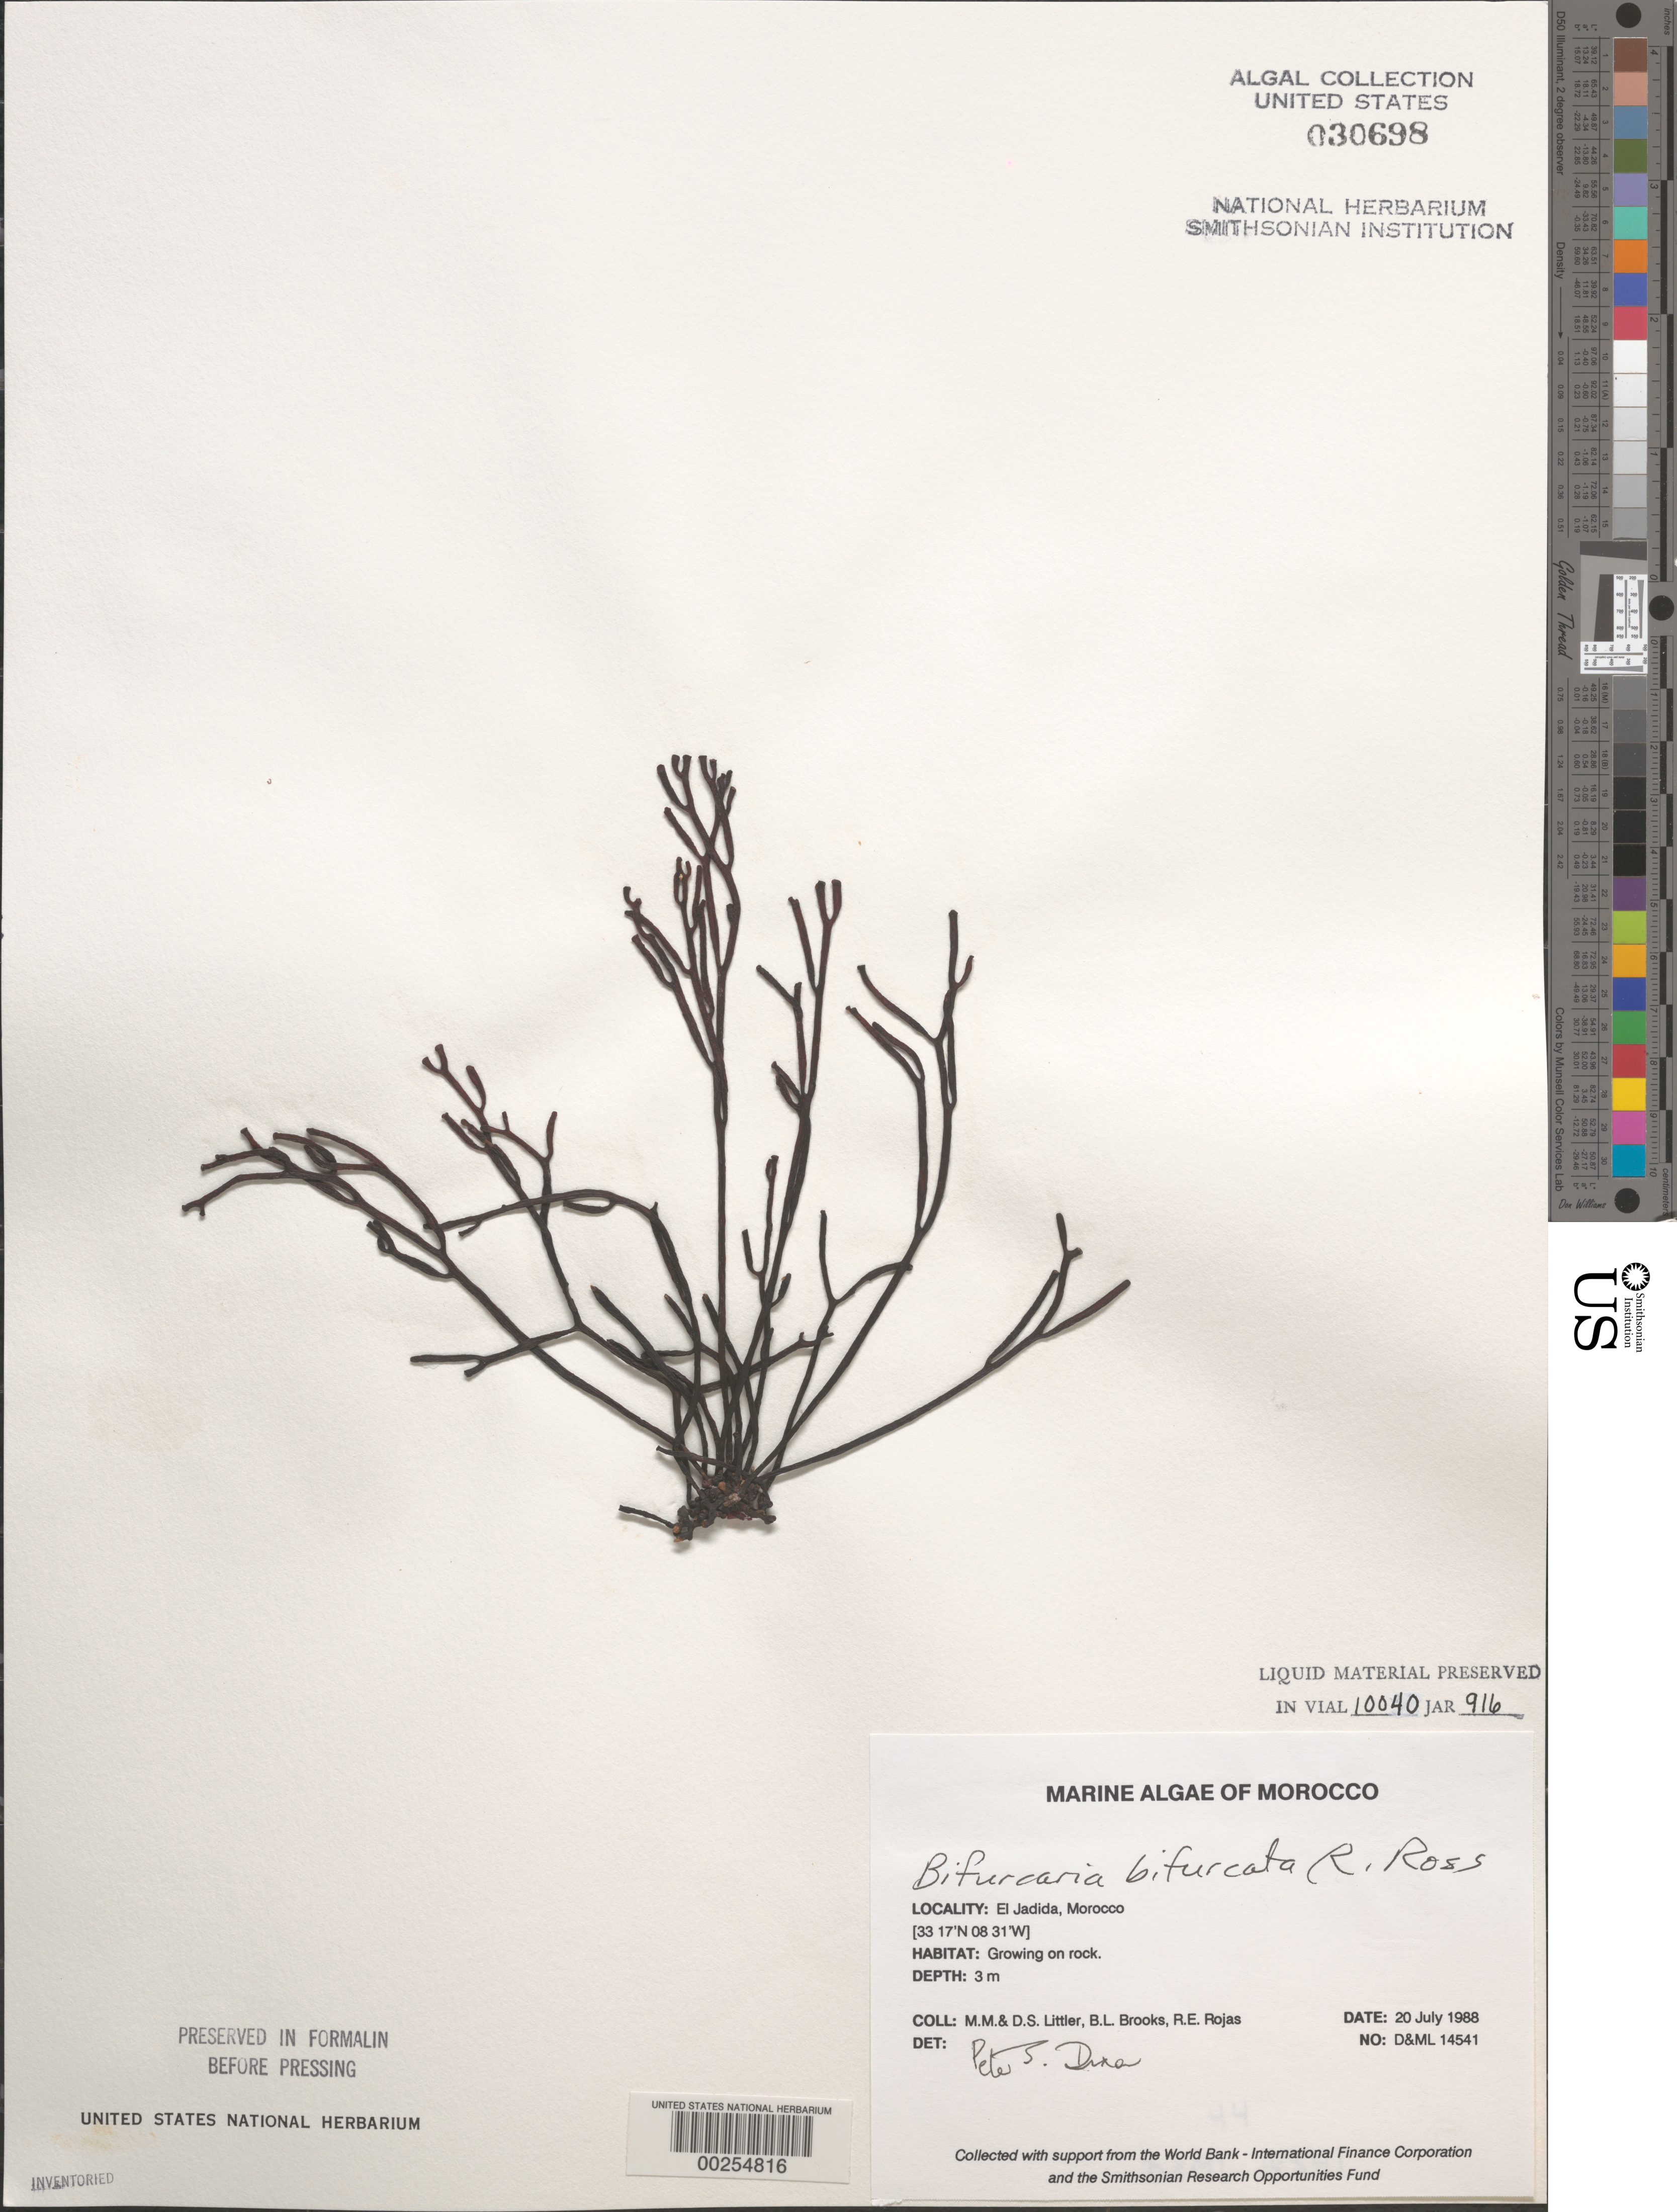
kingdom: Chromista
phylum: Ochrophyta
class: Phaeophyceae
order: Fucales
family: Sargassaceae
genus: Bifurcaria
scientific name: Bifurcaria bifurcata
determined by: Dixon, P. S.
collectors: M. M. Littler, D. S. Littler, B. Brooks & R. Rojas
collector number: D&ML 14541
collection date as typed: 20 Jul 1988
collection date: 1988-07-20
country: Morocco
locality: El Jadida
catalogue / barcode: US 30698